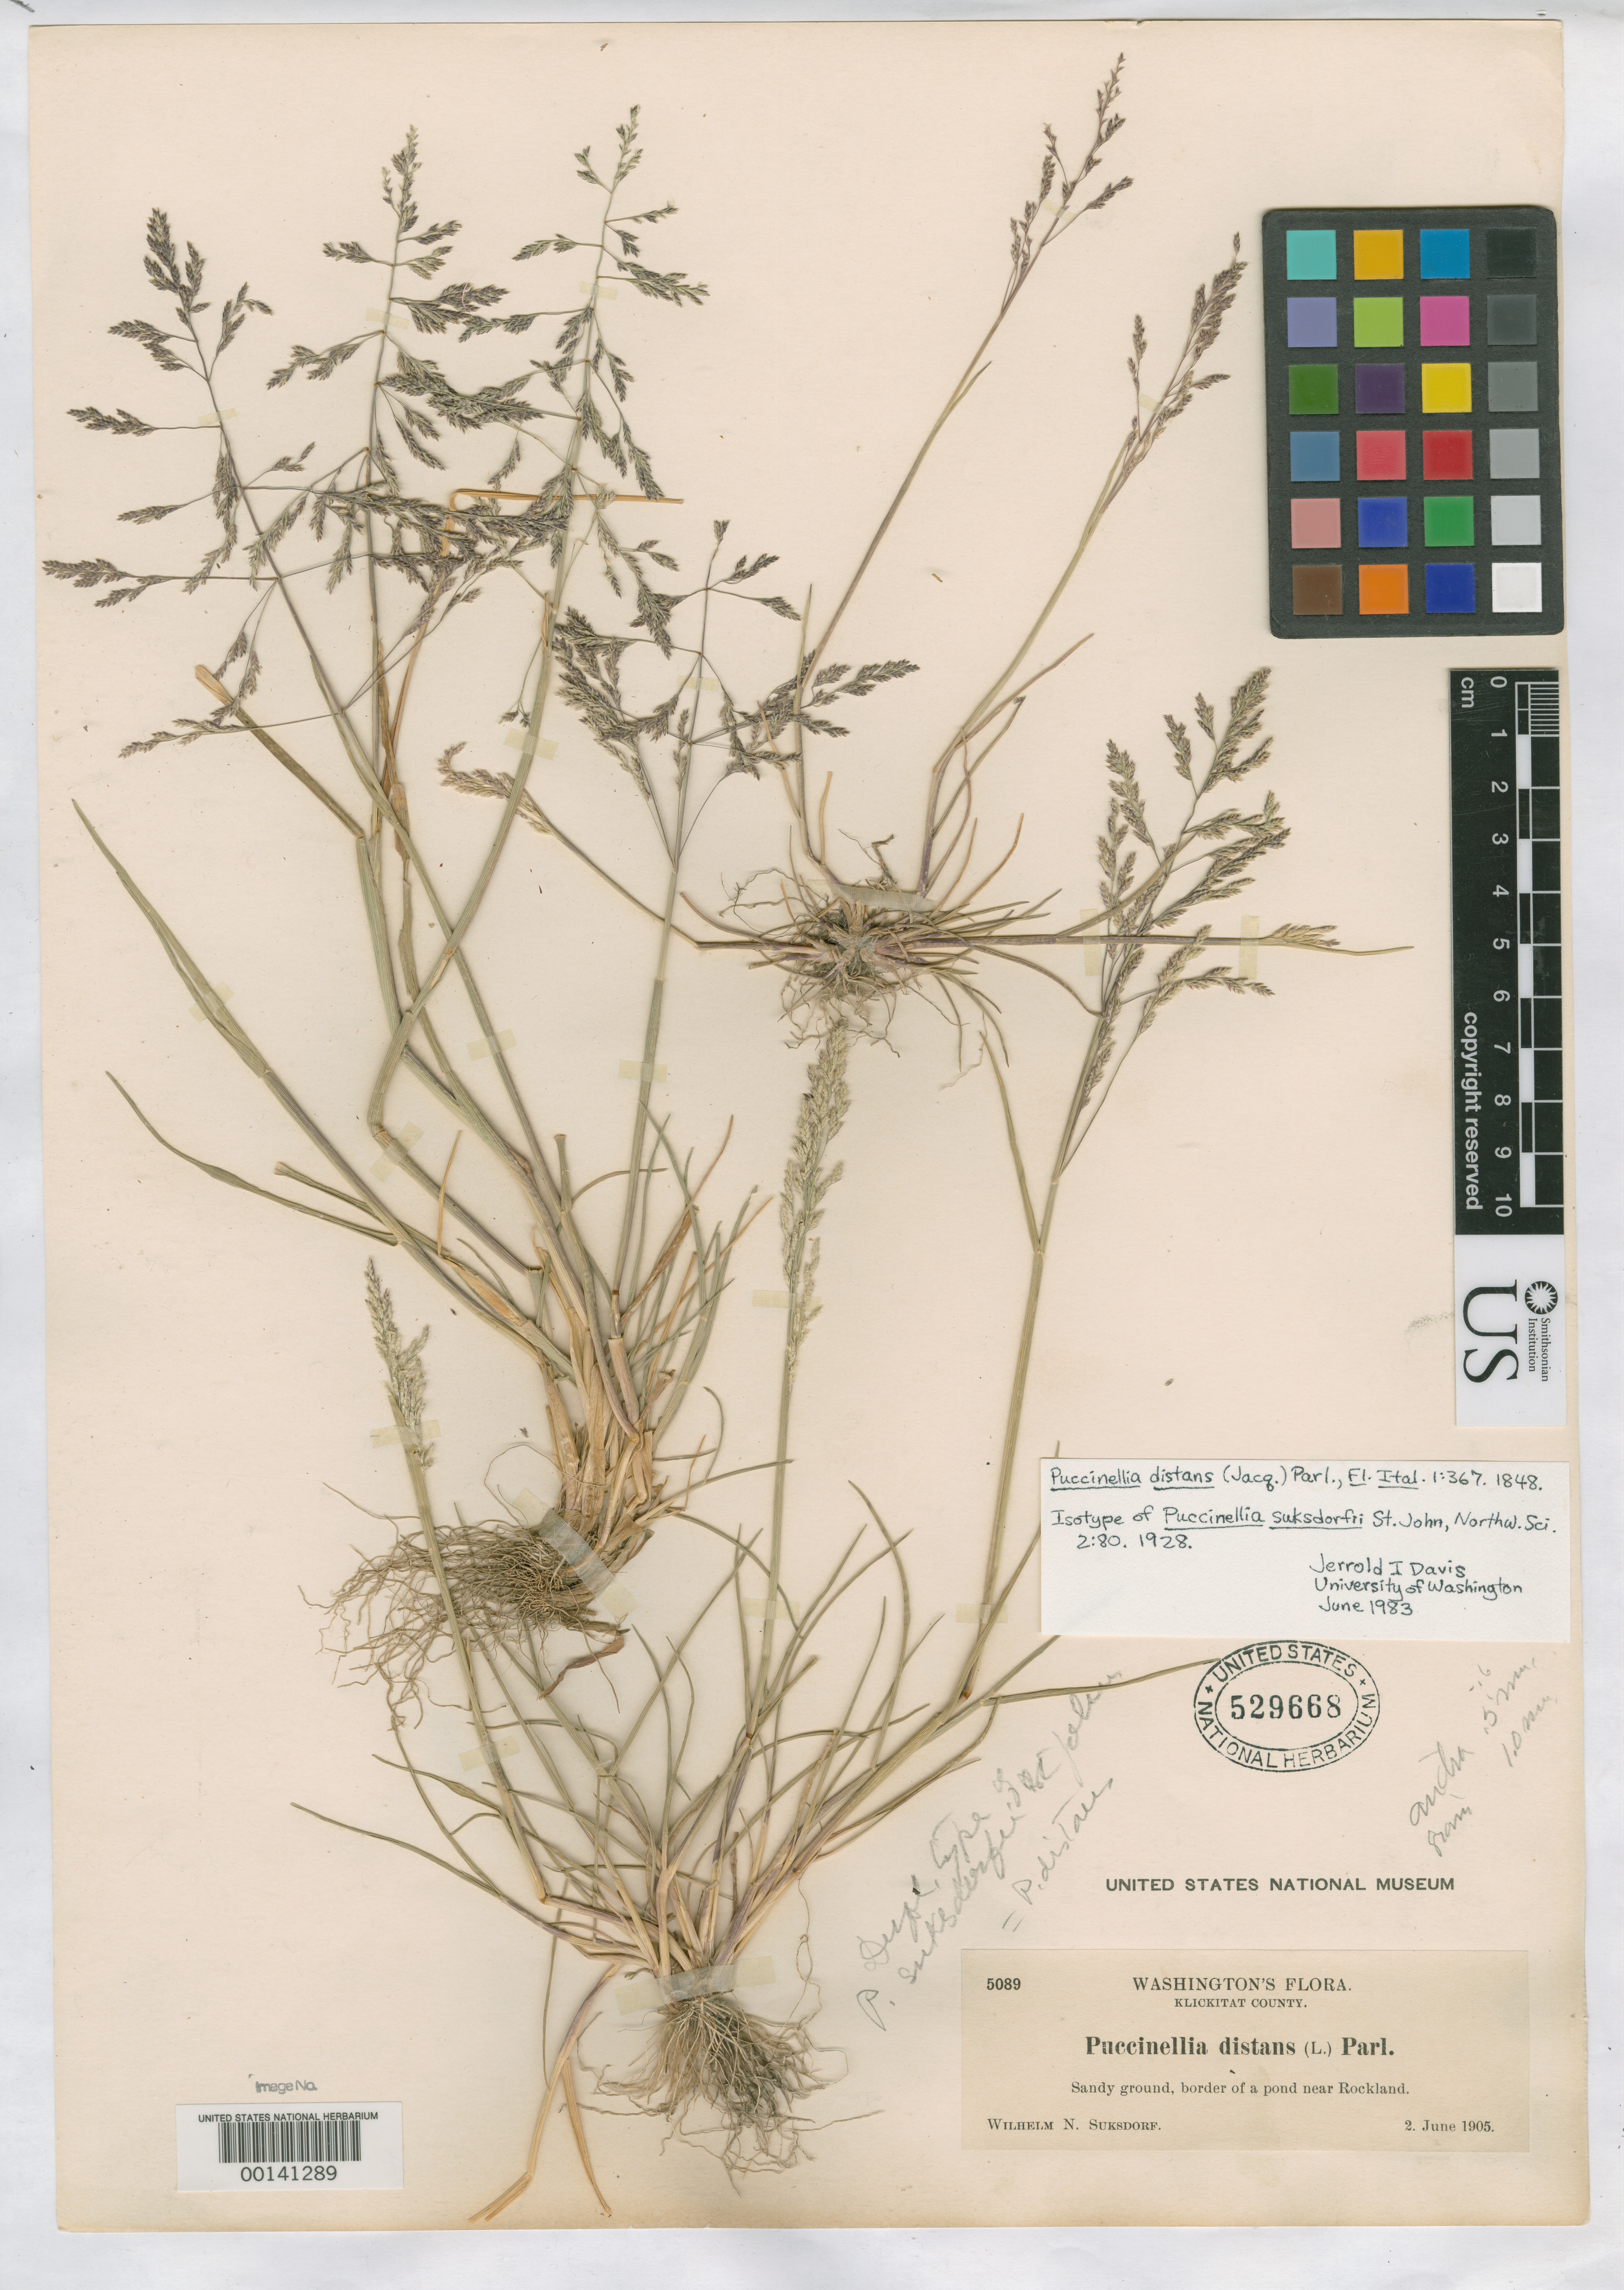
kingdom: Plantae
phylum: Tracheophyta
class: Liliopsida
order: Poales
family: Poaceae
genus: Puccinellia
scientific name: Puccinellia suksdorfii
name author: H. St. John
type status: Isotype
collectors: W. N. Suksdorf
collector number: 5089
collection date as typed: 02 Jun 1905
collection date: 1905-06-02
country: United States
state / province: Washington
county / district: Klickitat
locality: Pond near Rockland.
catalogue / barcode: US 529668